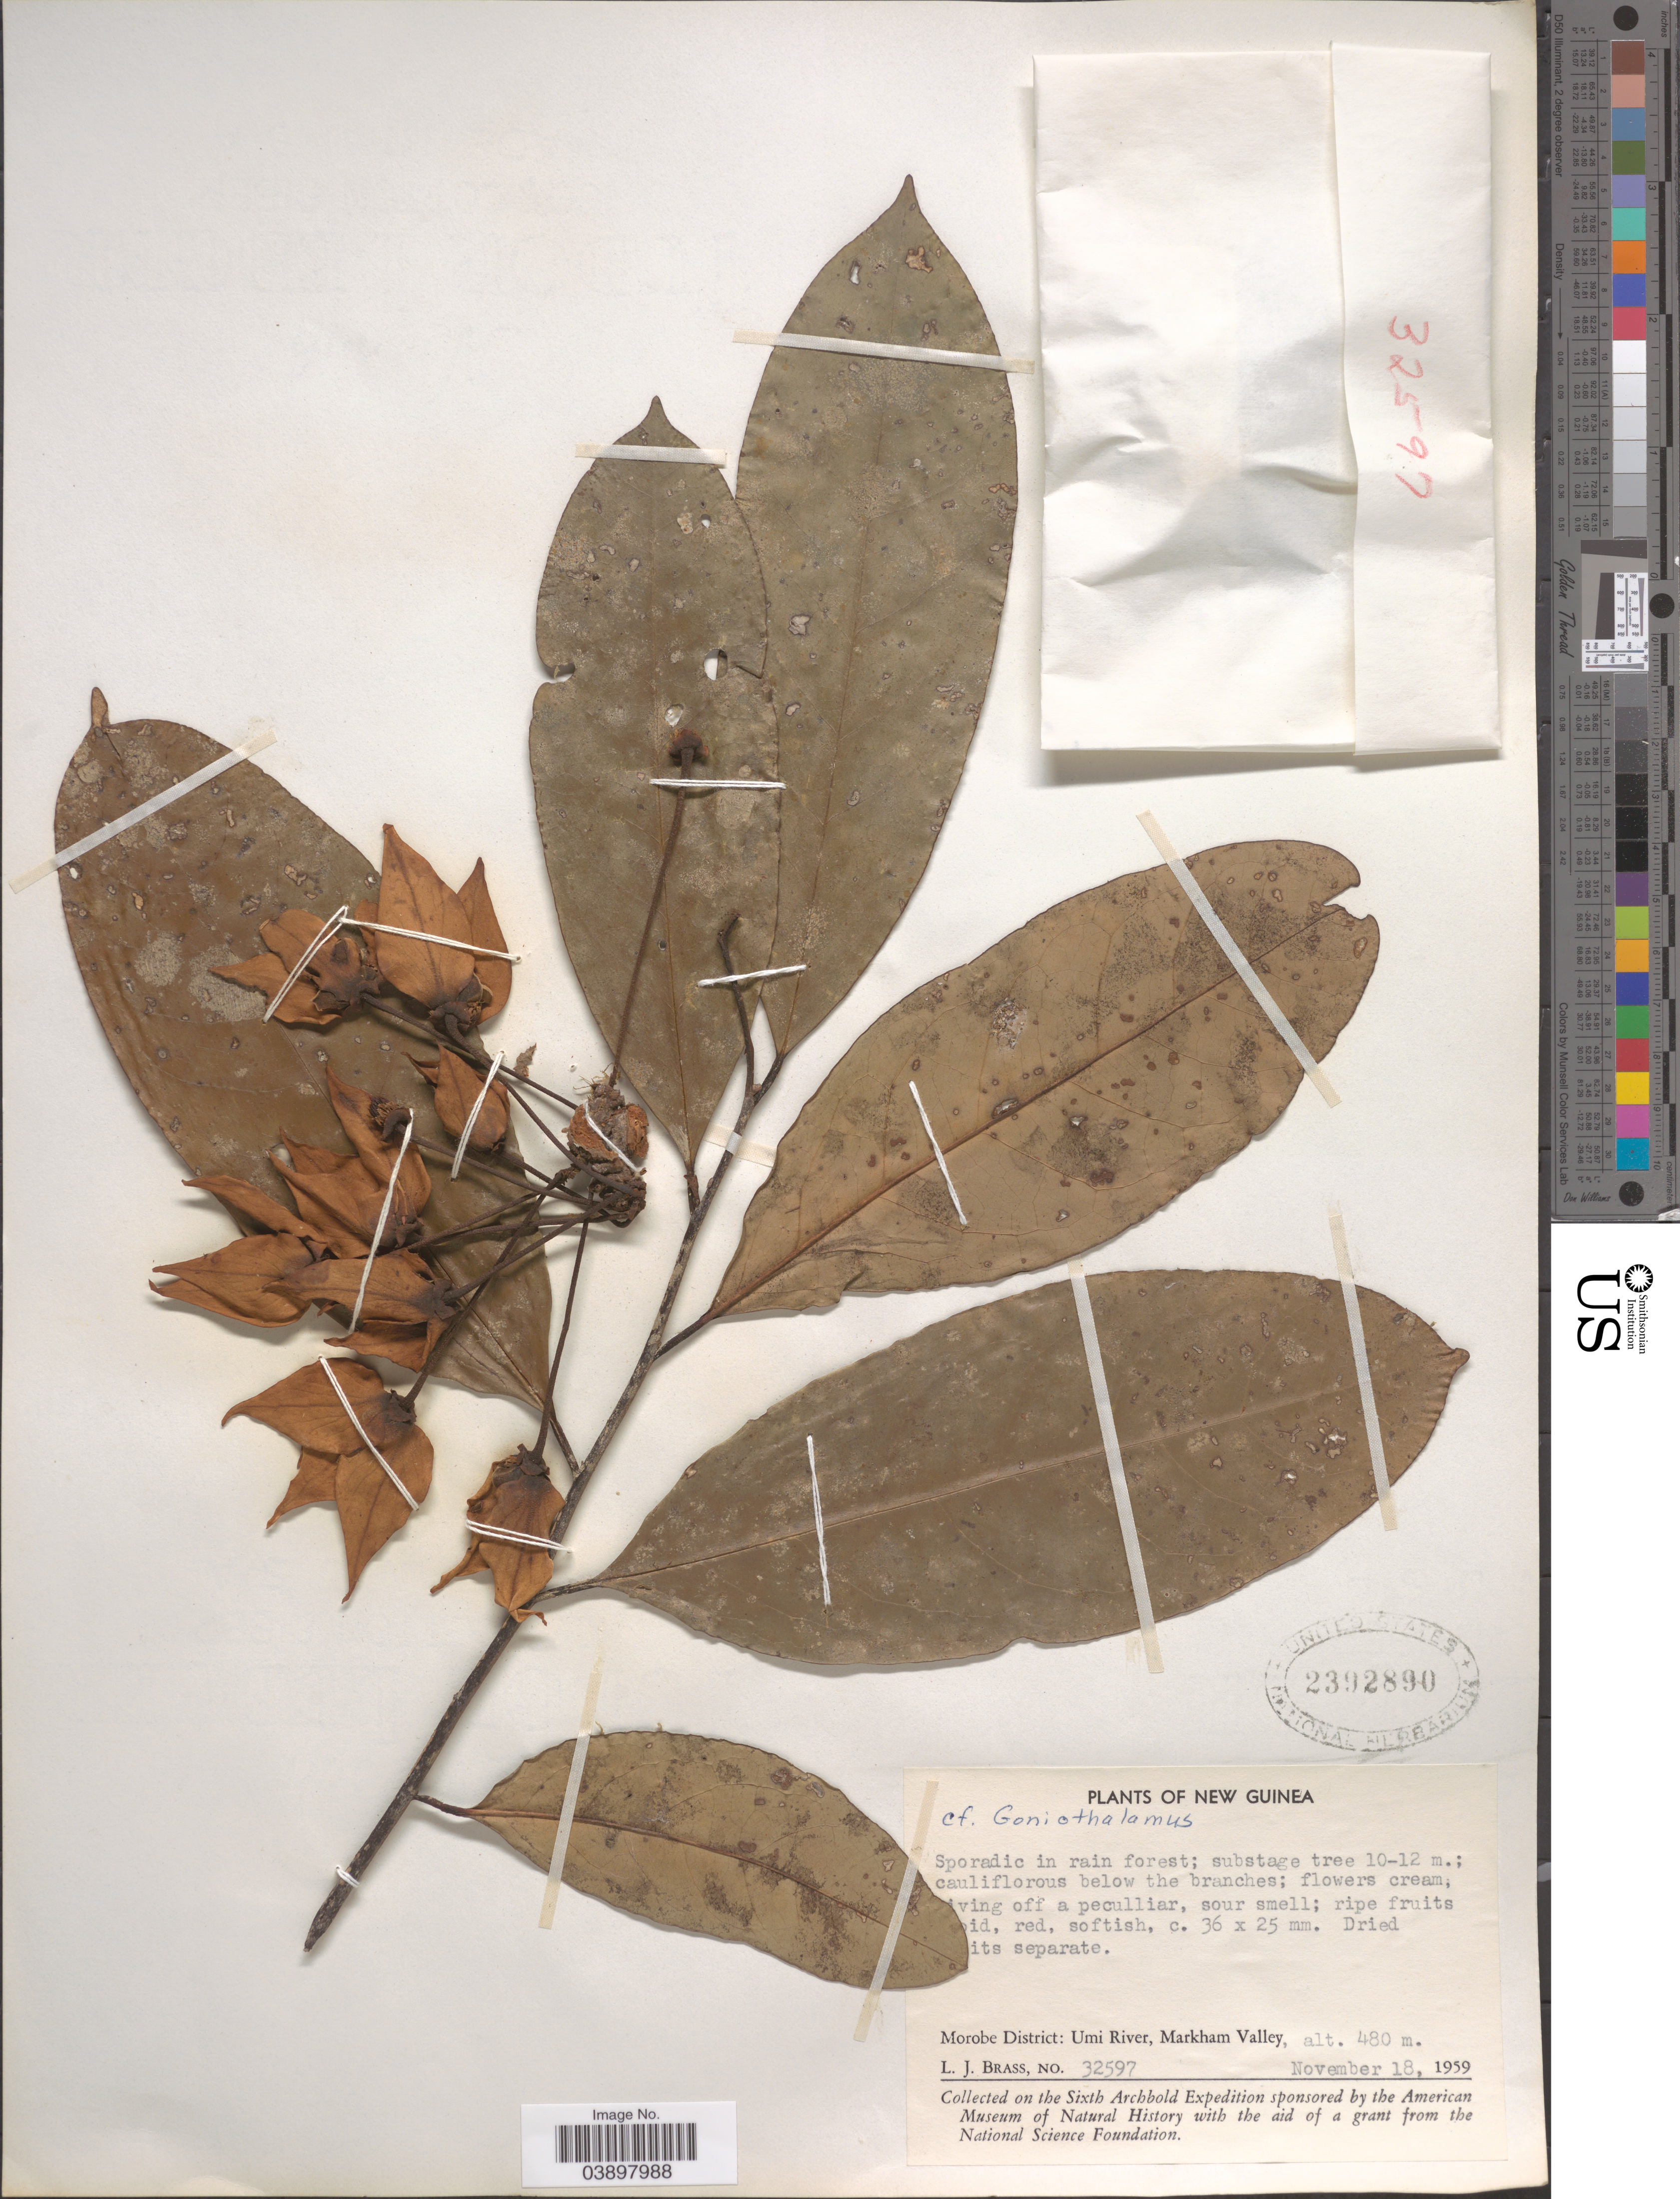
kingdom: Plantae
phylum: Tracheophyta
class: Magnoliopsida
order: Magnoliales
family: Annonaceae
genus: Goniothalamus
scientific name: Goniothalamus sp.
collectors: L. J. Brass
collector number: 32597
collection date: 1959-11-18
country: Papua New Guinea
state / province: Morobe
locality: New Guinea. Morobe District: Umi River, Markham Valley.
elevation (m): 480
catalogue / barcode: US 2392890